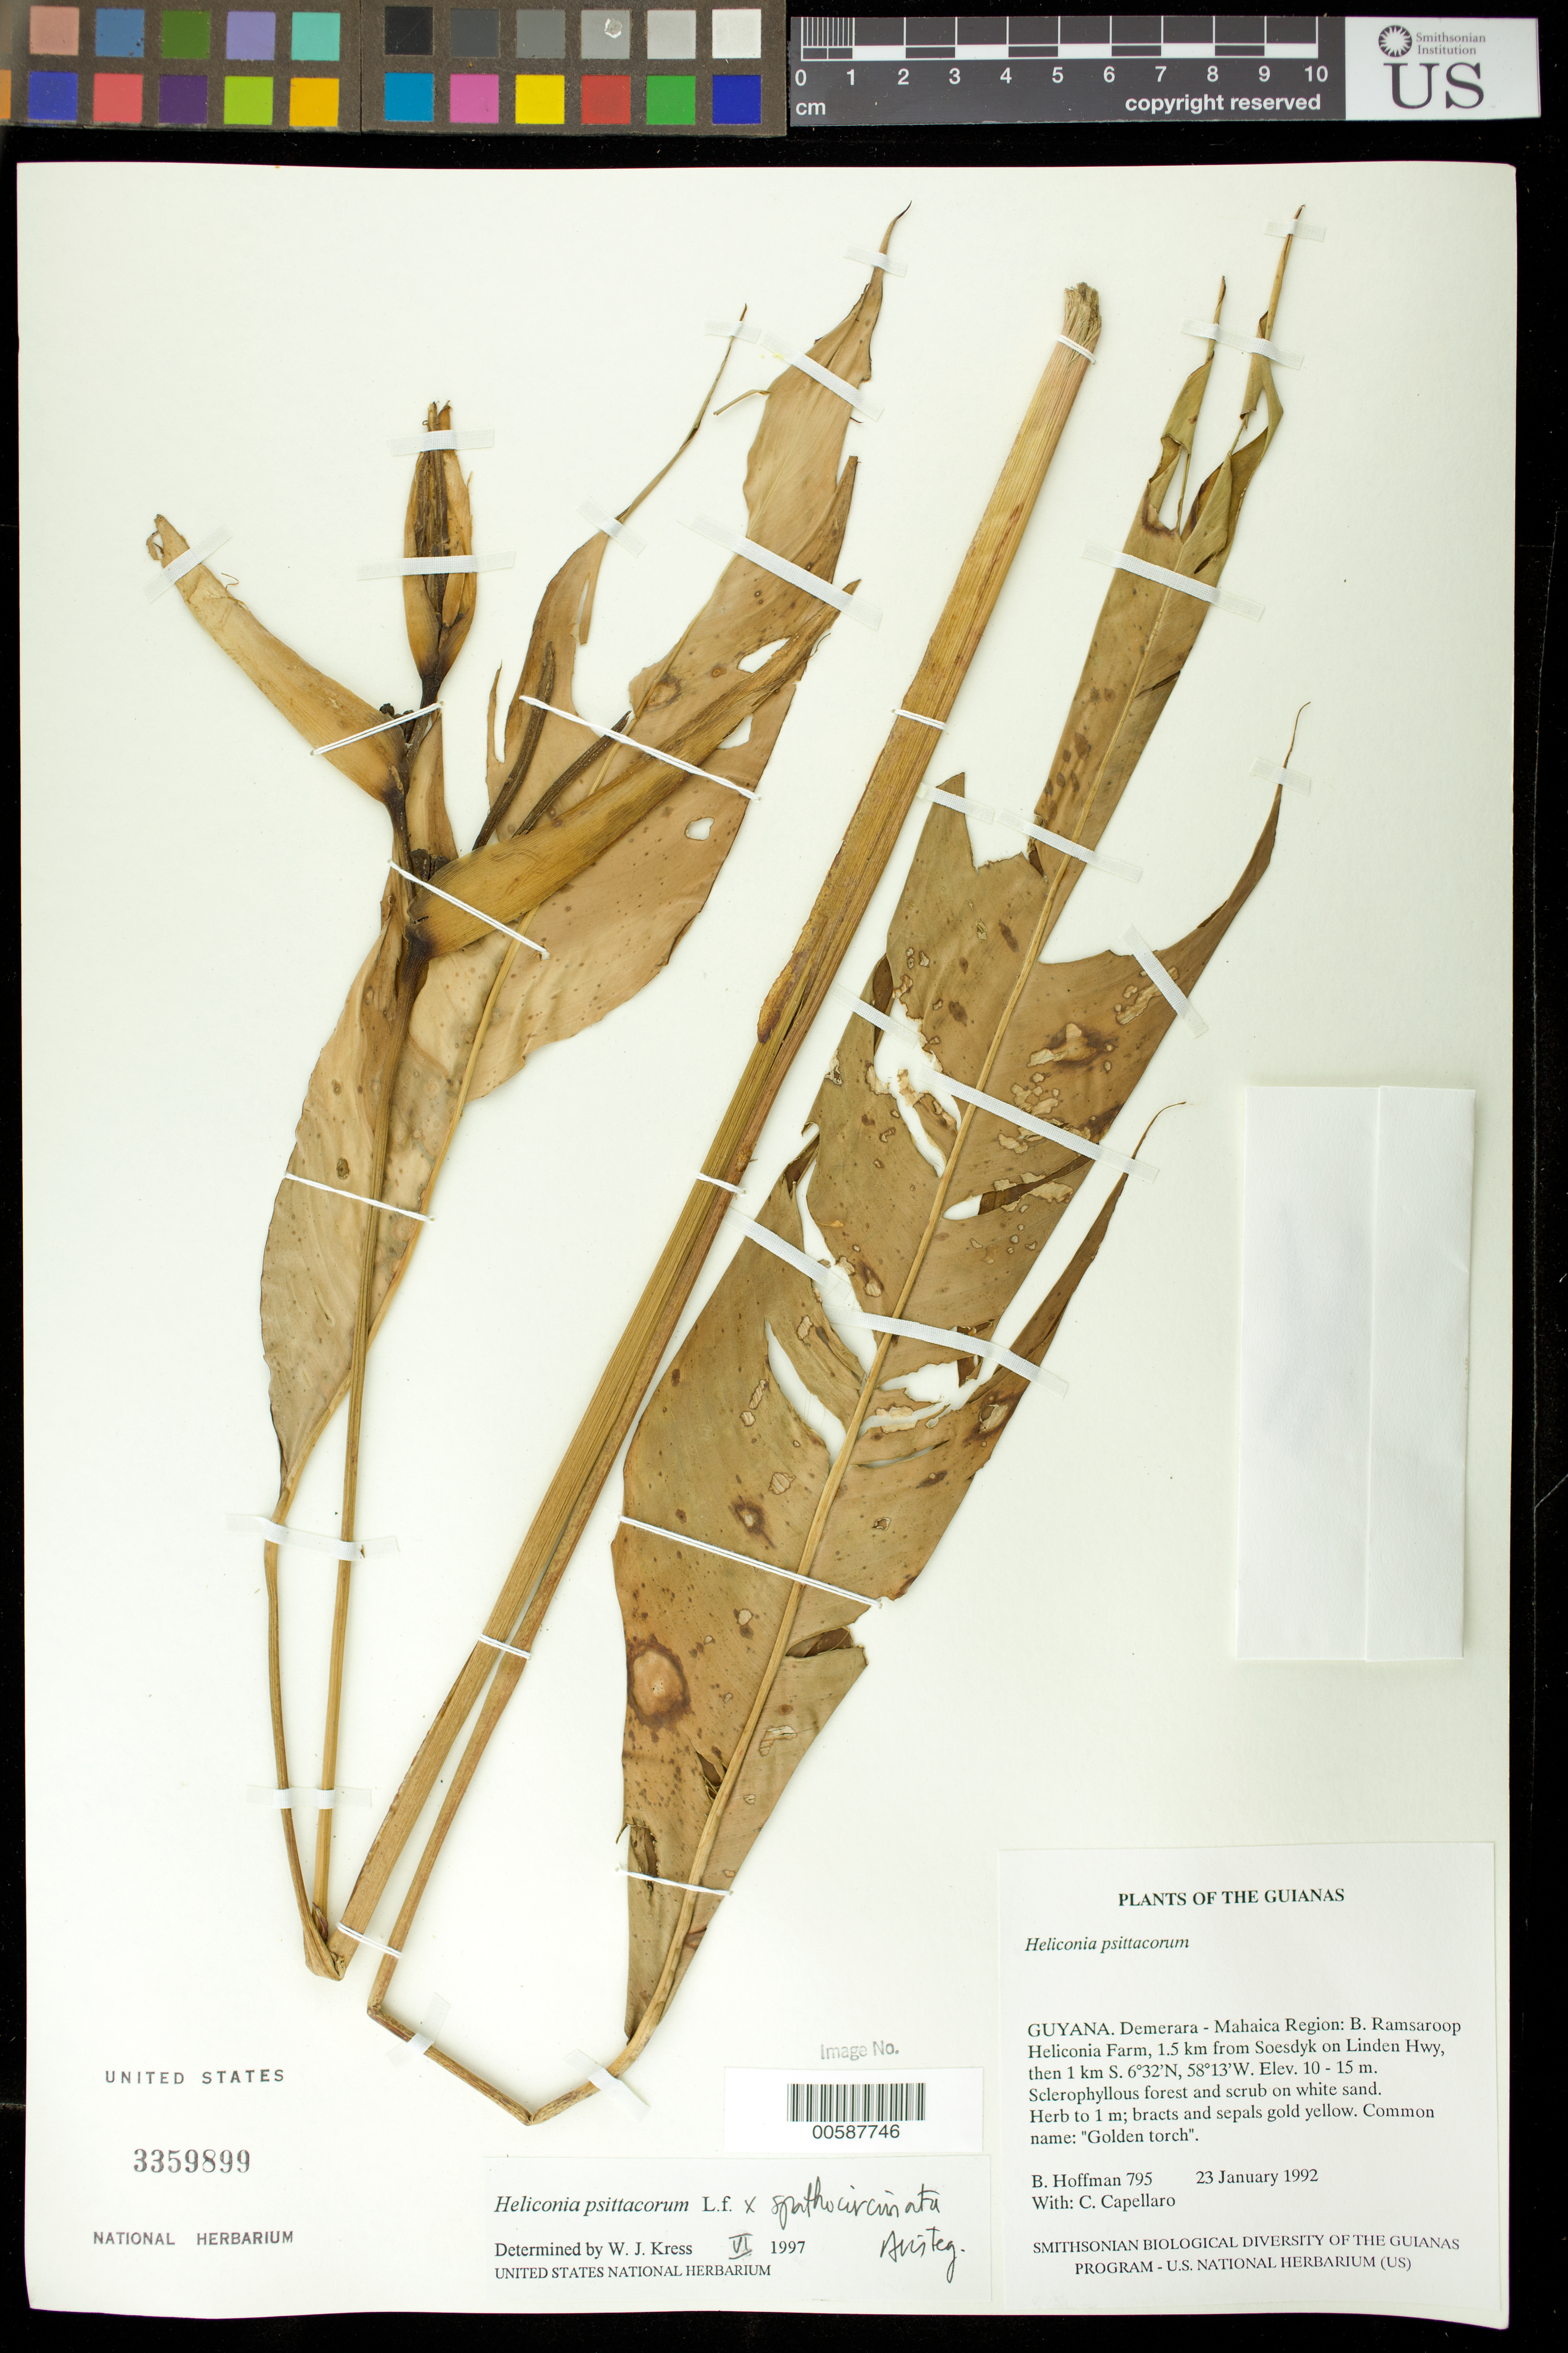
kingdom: Plantae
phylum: Tracheophyta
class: Liliopsida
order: Zingiberales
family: Heliconiaceae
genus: Heliconia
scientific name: Heliconia psittacorum x H. spathocircinata Aristeg.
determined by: Kress, W. J., (US), Smithsonian Institution - National Museum of Natural History (UNITED STATES)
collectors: B. Hoffman & C. Capellaro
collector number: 795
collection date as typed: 23 January 1992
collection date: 1992-01-23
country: Guyana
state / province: Demerara-Mahaica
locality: B. Ramsaroop Heliconia Farm, 1.5 km from Soesdyke on Linden Hwy, then 1 km S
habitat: Sclerophyllous forest and scrub on white sand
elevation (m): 10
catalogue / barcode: US 3359899